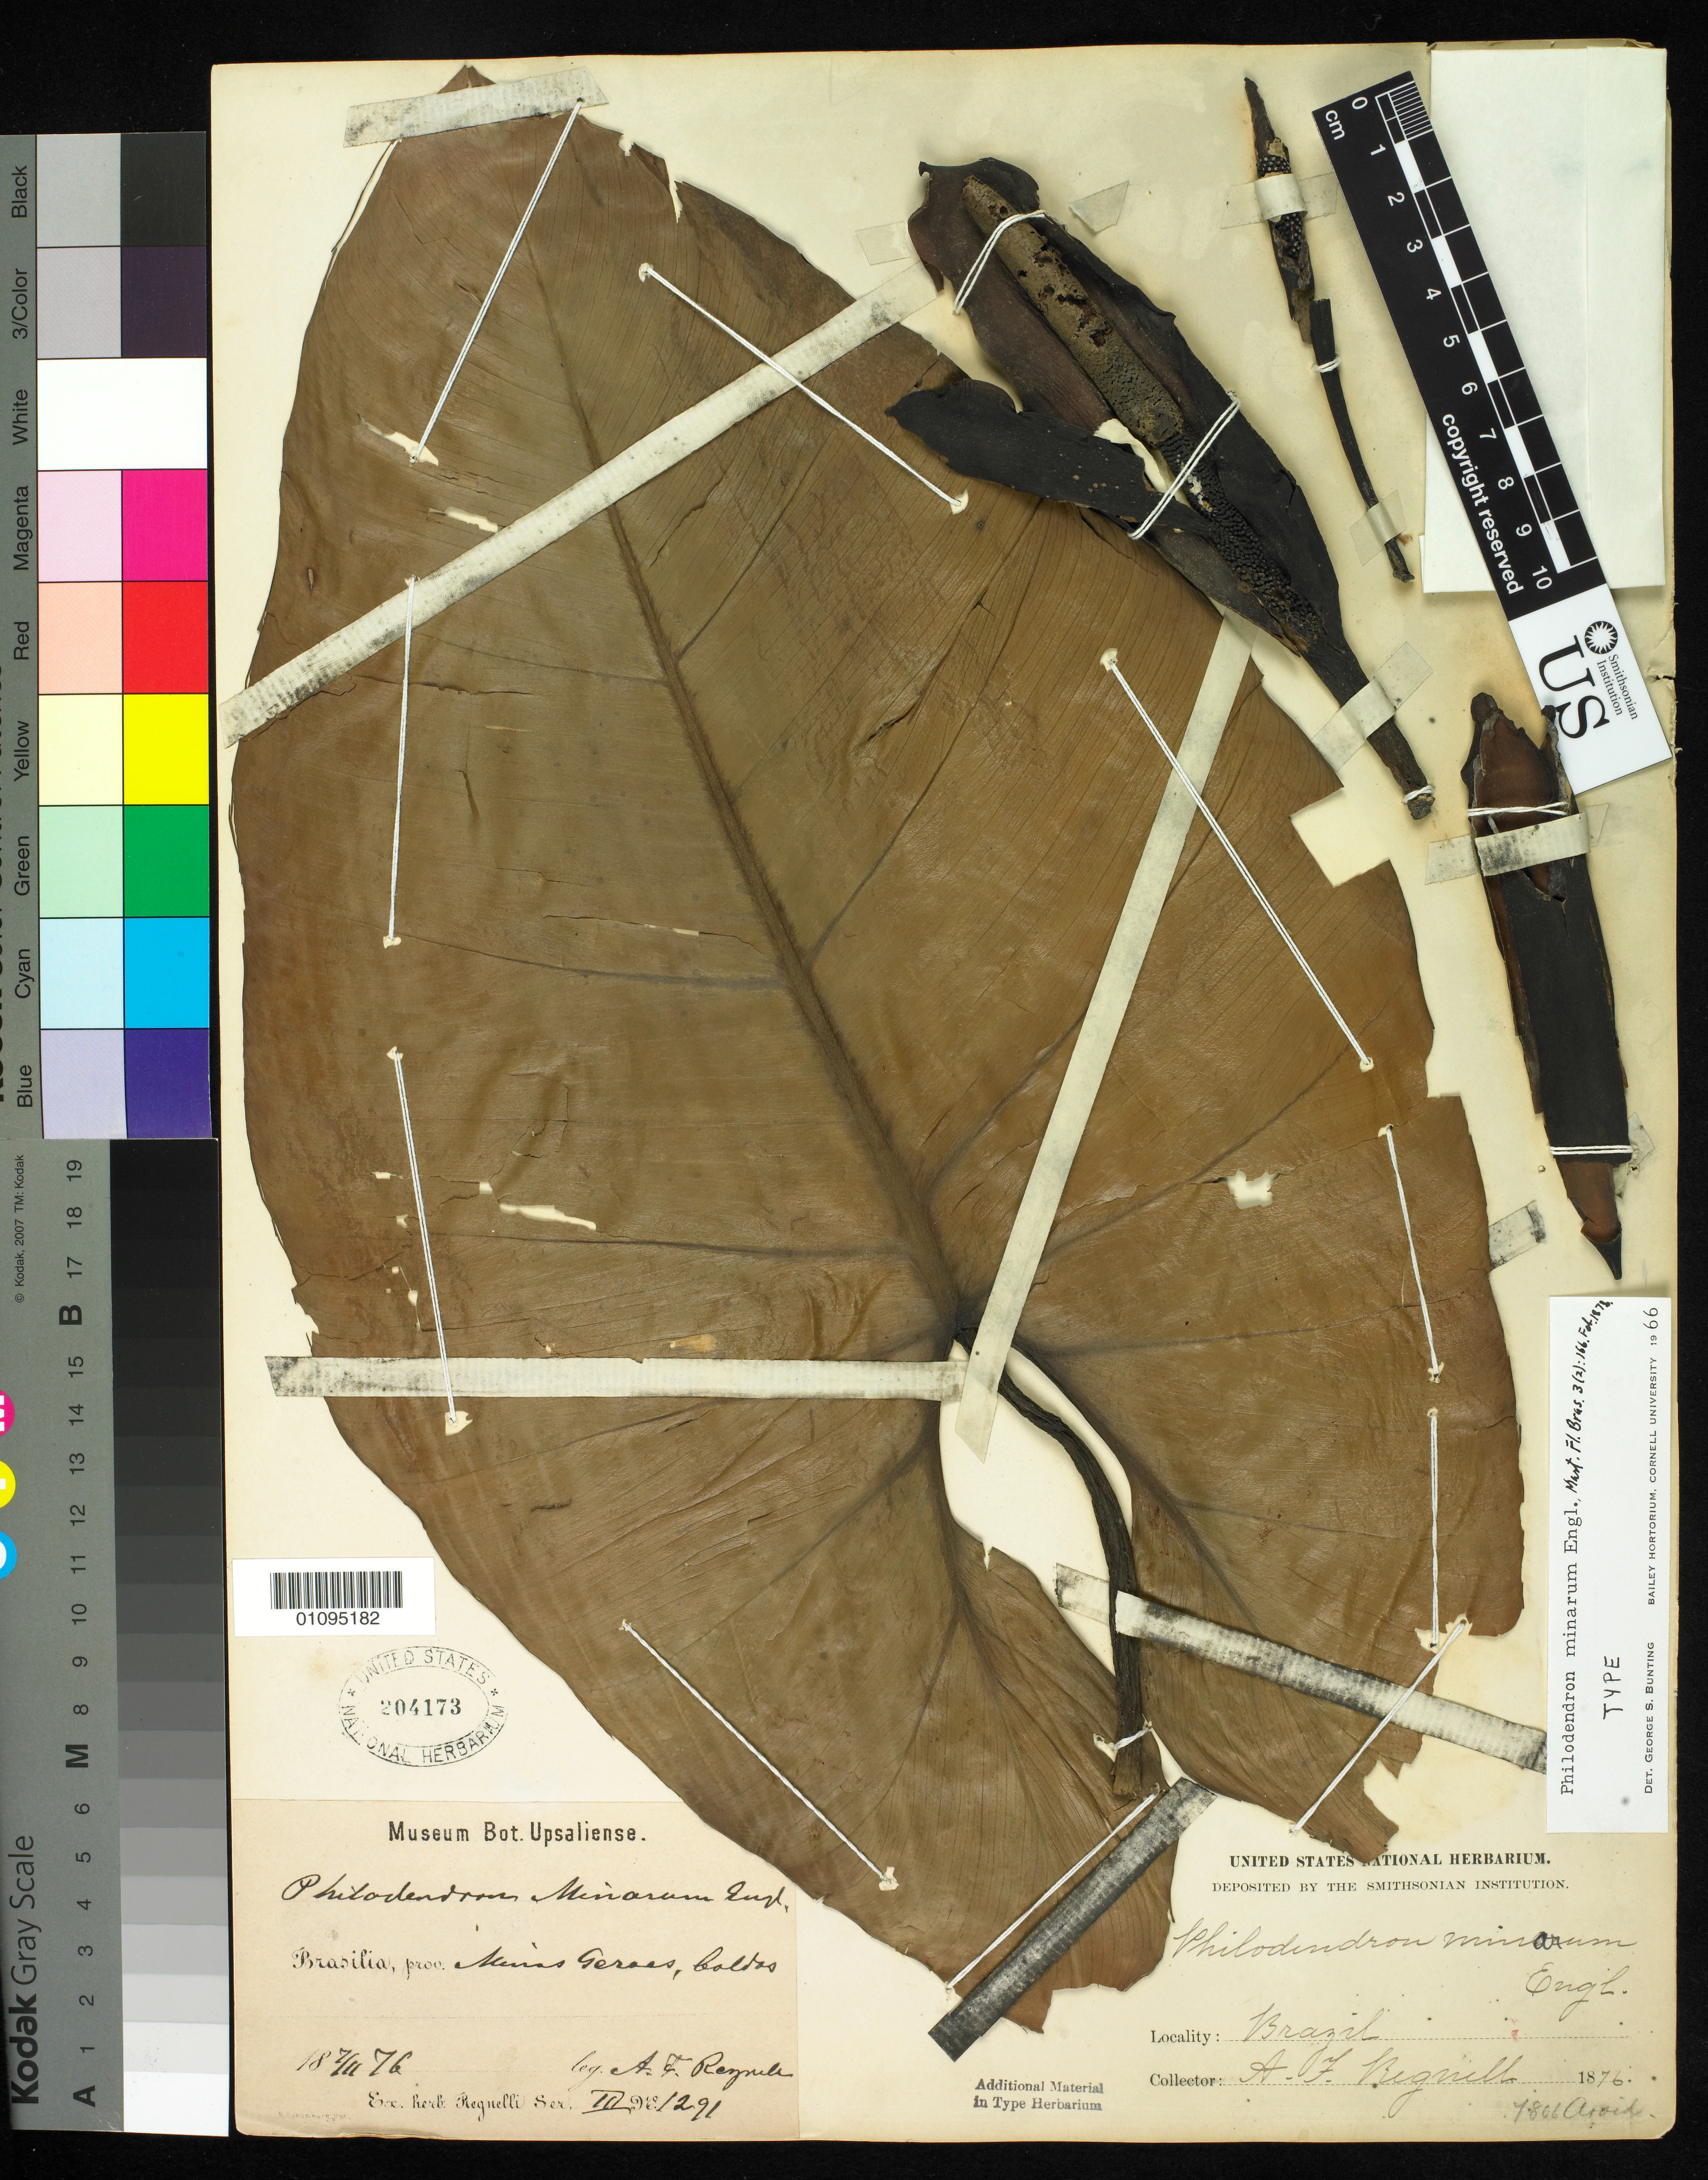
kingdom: Plantae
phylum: Tracheophyta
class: Liliopsida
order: Alismatales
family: Araceae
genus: Philodendron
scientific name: Philodendron minarum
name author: Engl. in Mart.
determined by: Regnell, A. F.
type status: Type Collection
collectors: A. F. Regnell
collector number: III 1291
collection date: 1876-07-11 or 1876-11-07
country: Brazil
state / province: Minas Gerais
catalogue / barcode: US 204173